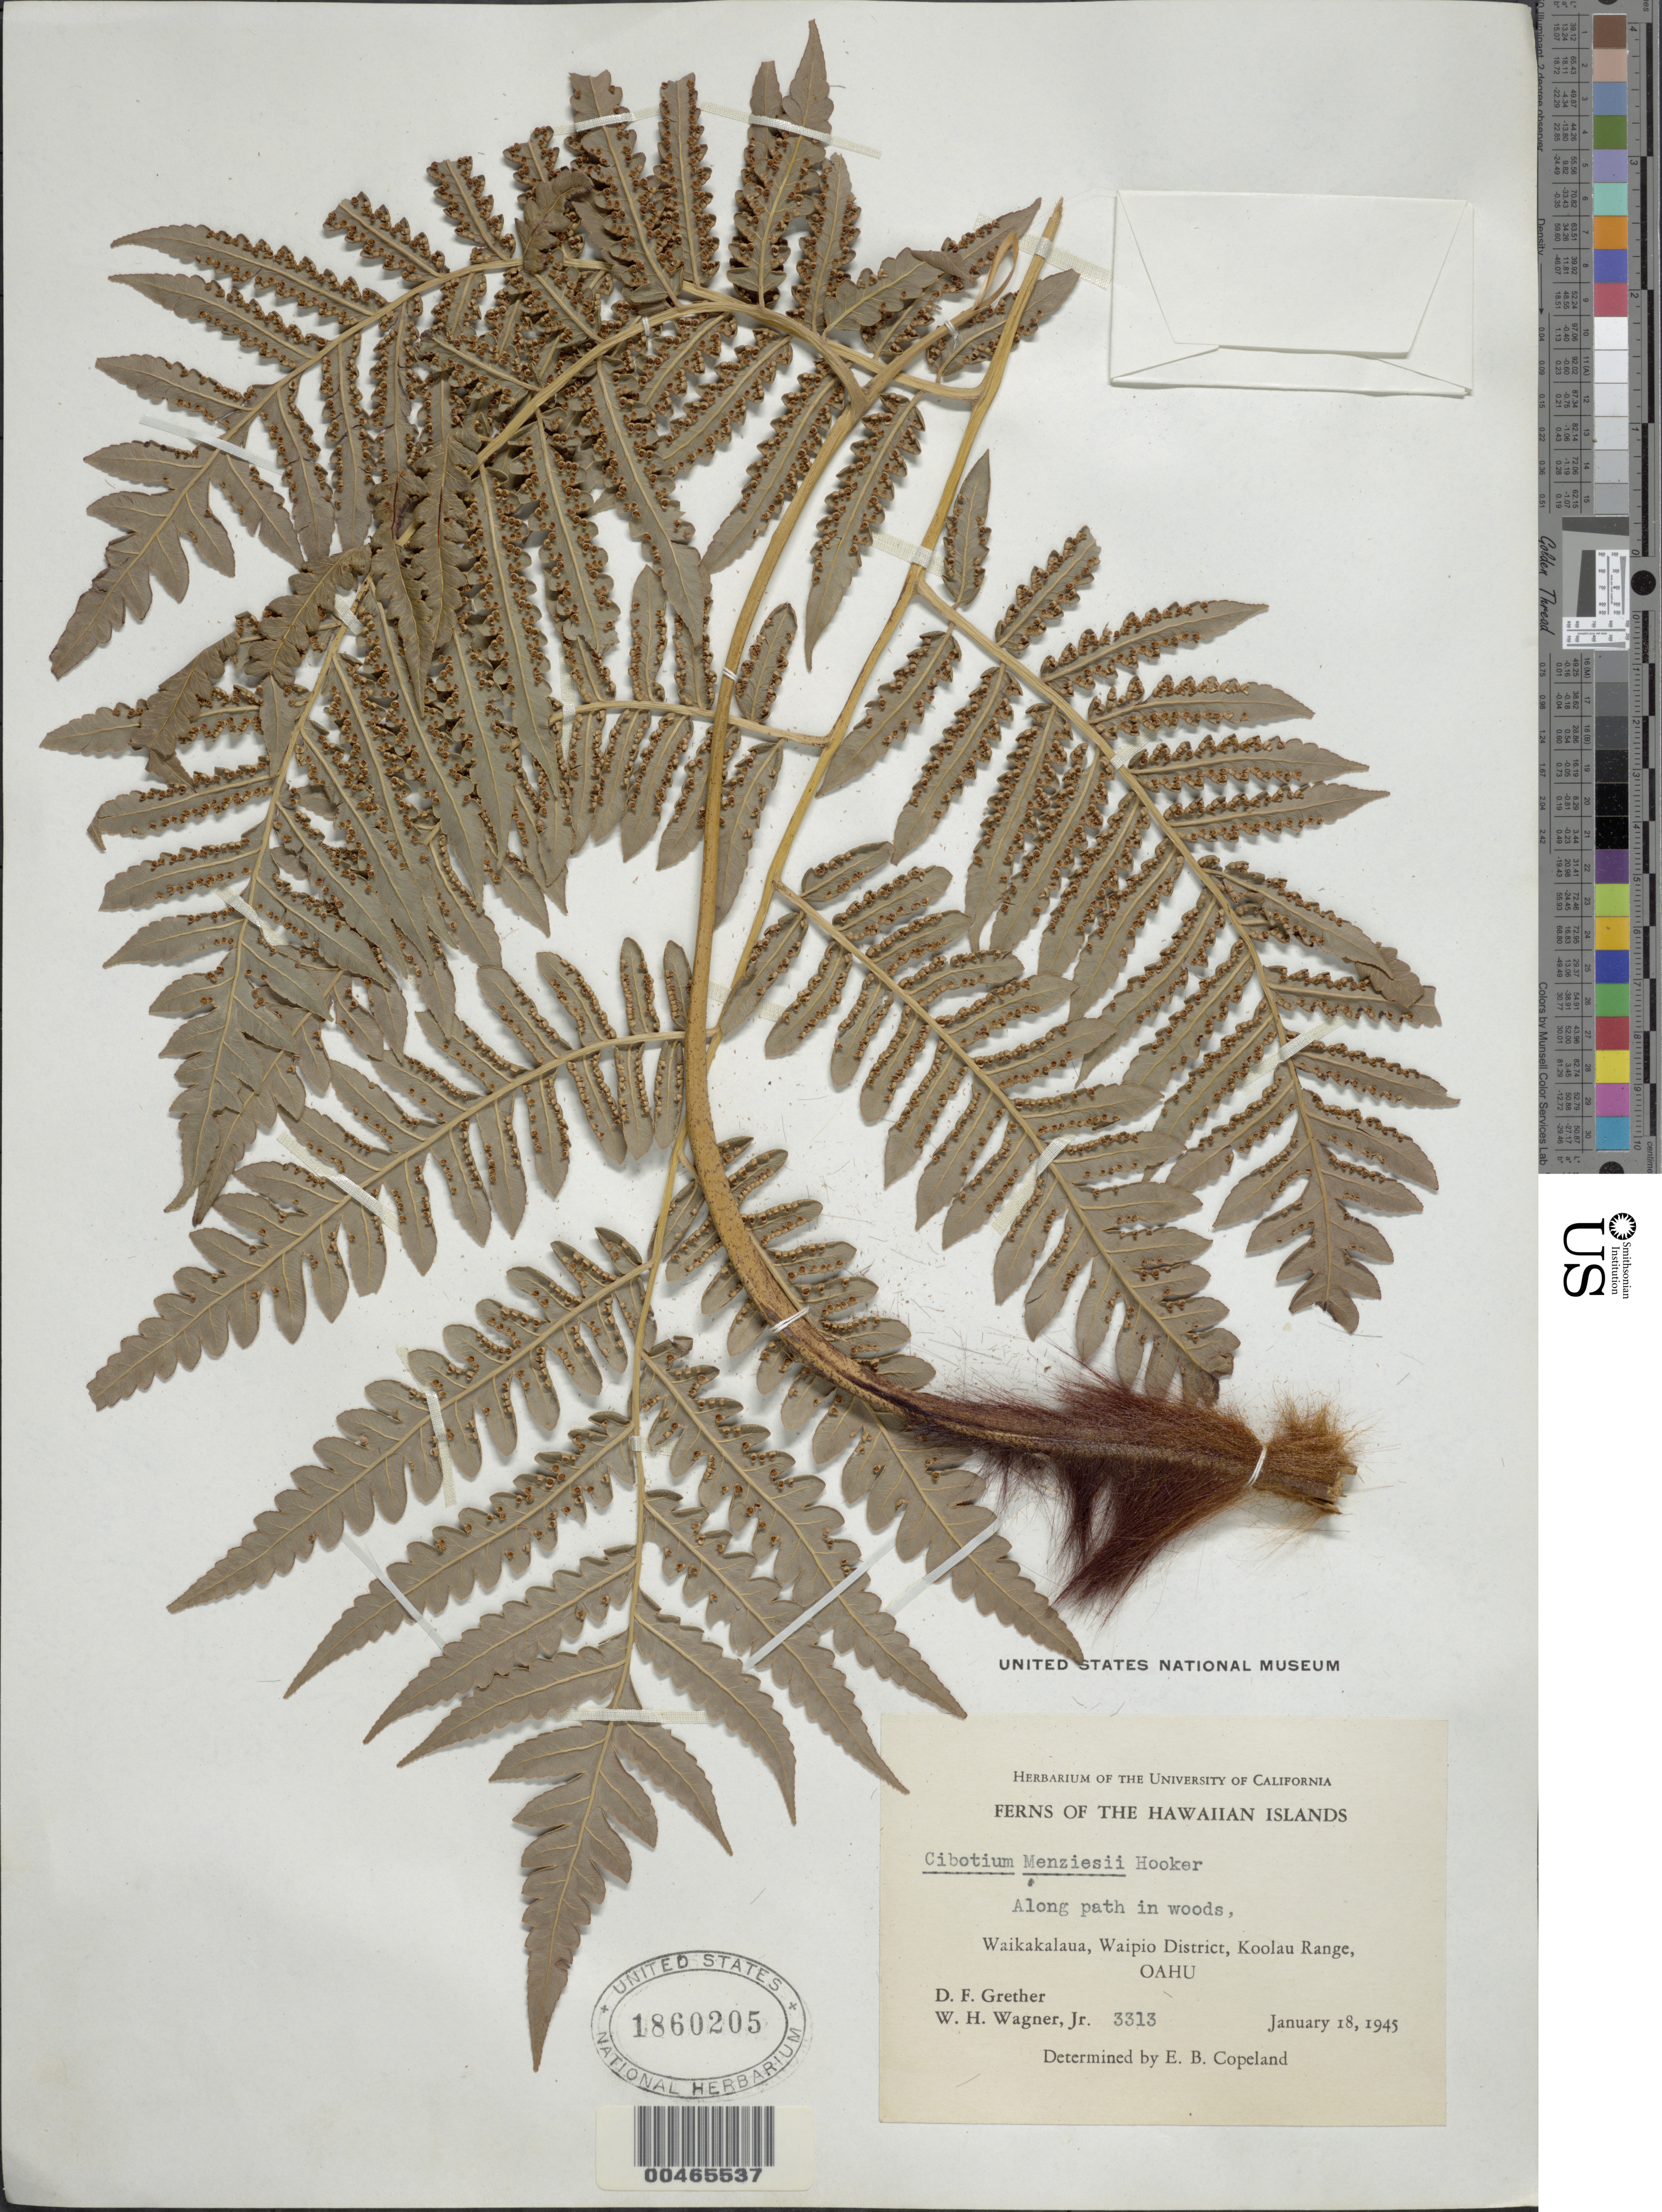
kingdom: Plantae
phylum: Tracheophyta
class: Polypodiopsida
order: Cyatheales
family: Cibotiaceae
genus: Cibotium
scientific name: Cibotium menziesii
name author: Hook.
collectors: D. F. Grether & W. H. Wagner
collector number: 3313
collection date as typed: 18 Jan 1945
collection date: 1945-01-18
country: United States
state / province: Hawaii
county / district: Honolulu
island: Oahu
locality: Waikakalaua, Waipio District, Koolau Range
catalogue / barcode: US 1860205